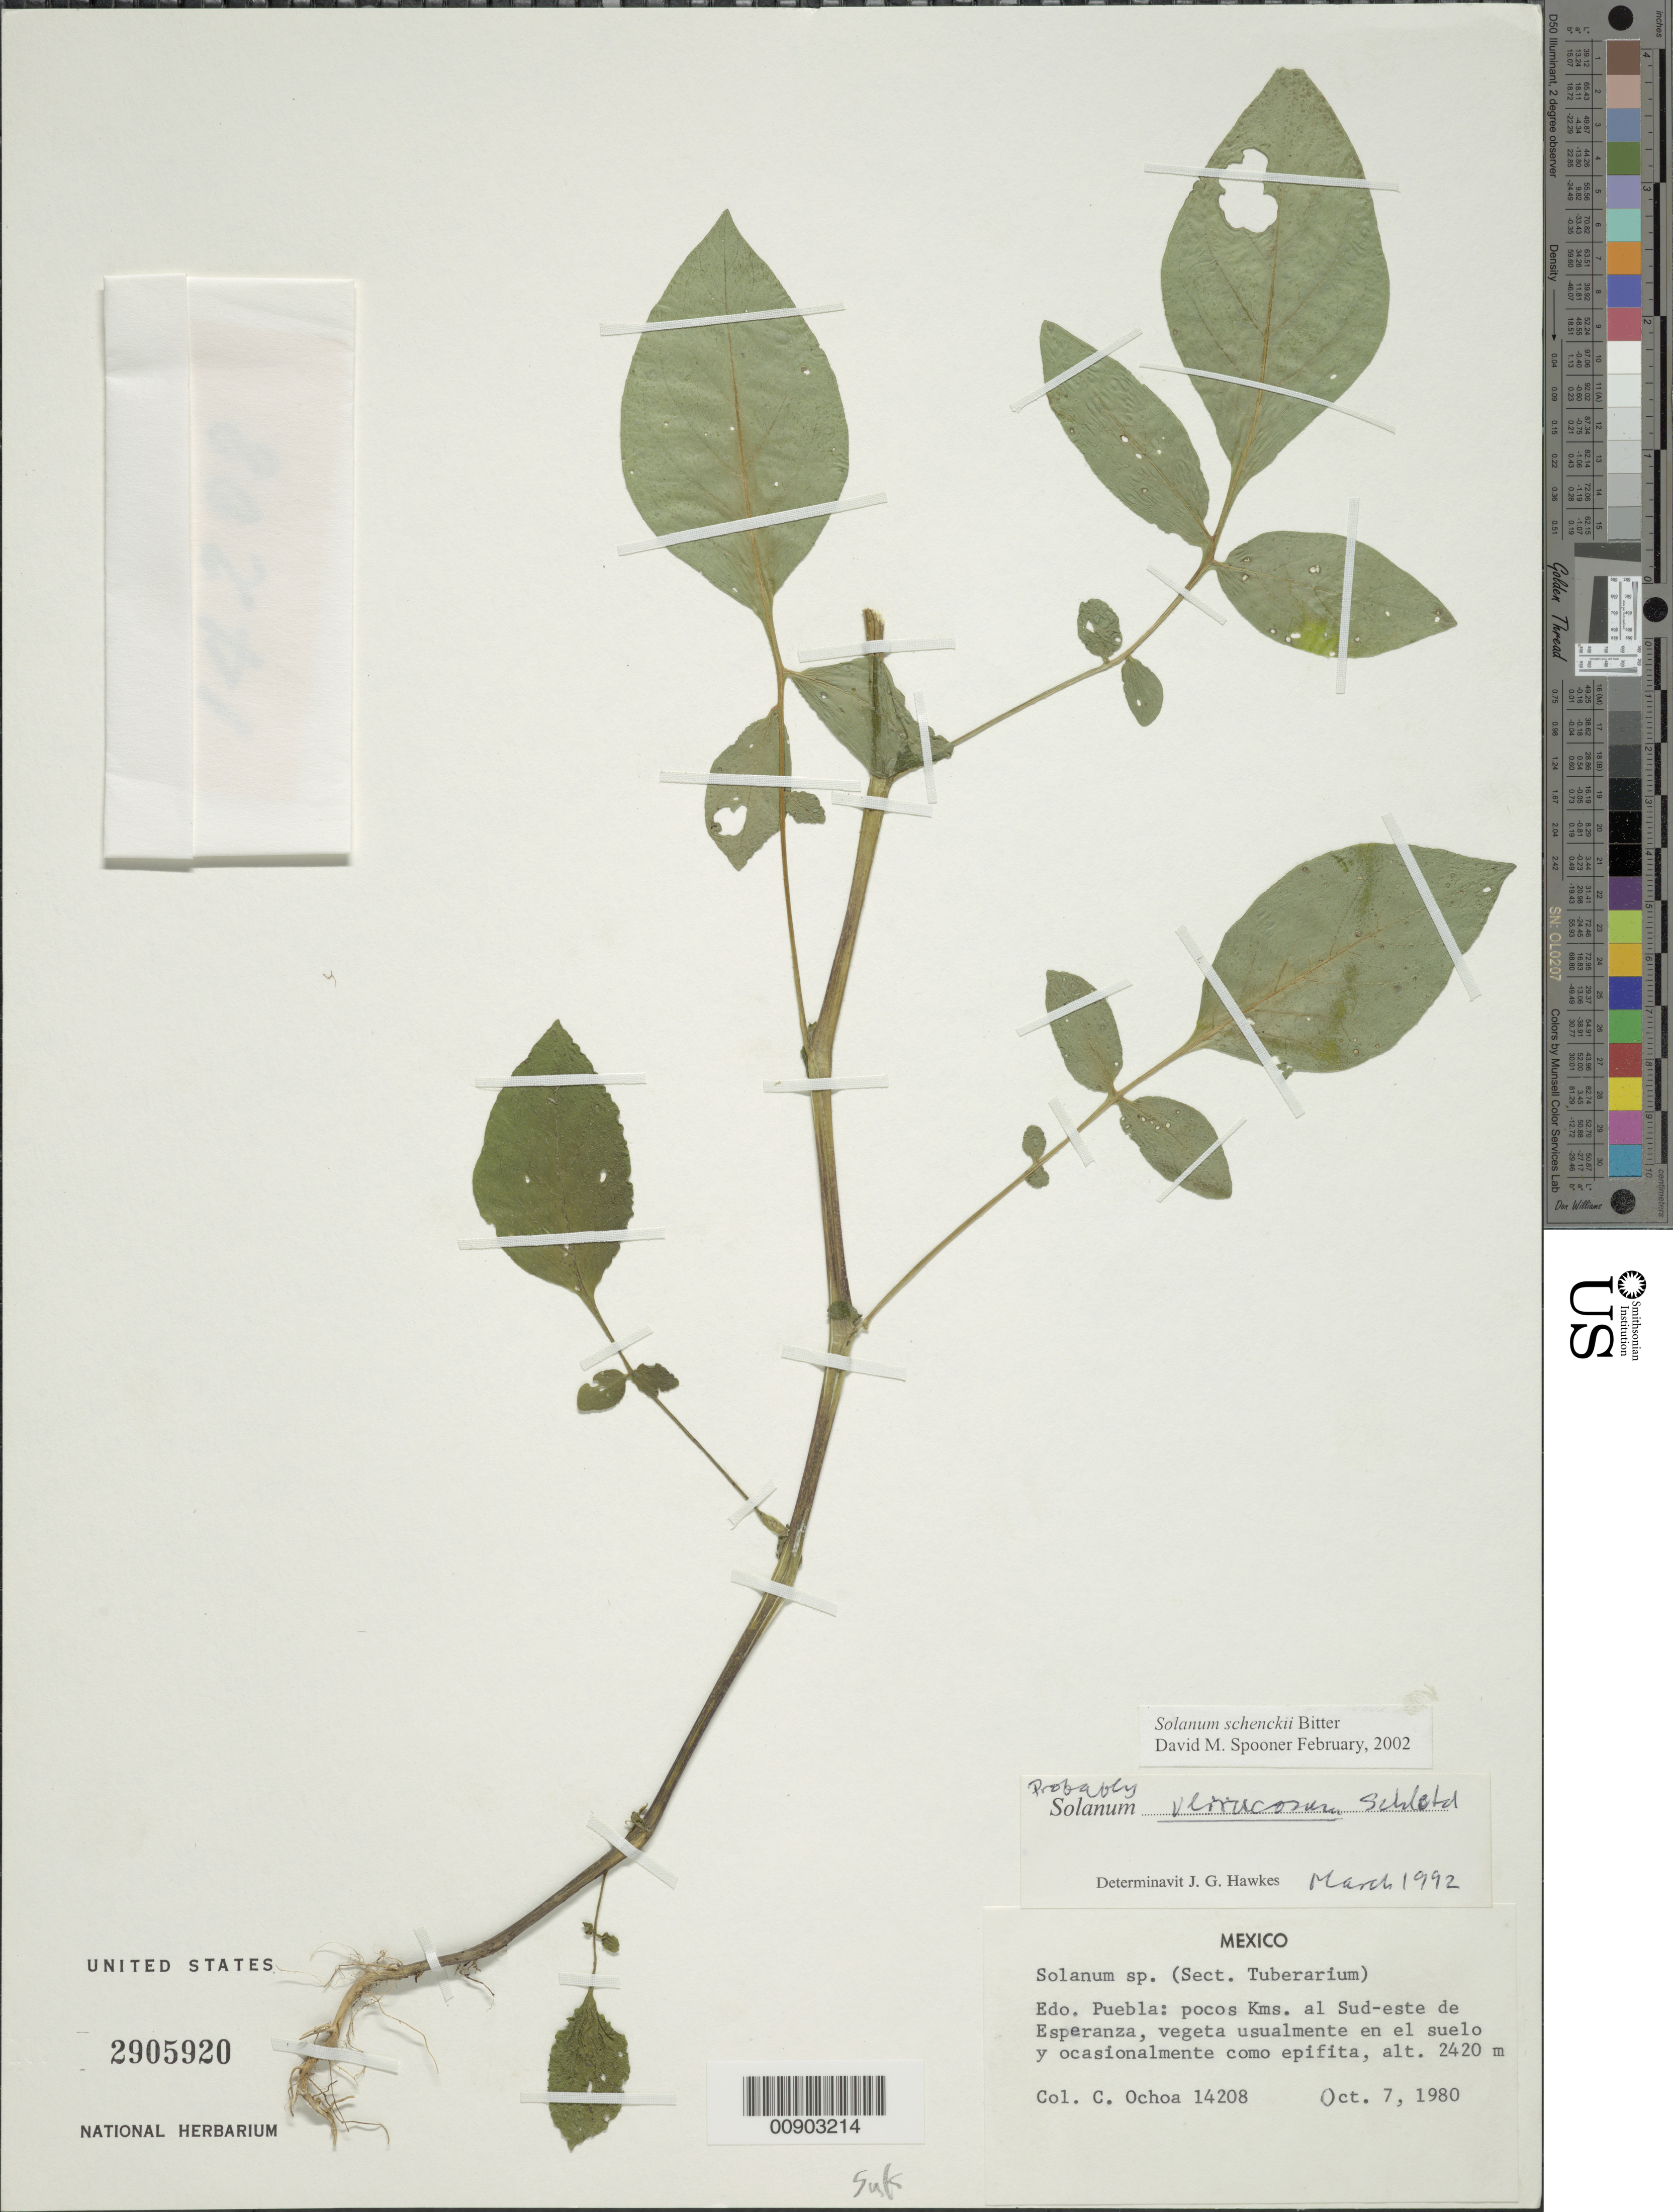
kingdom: Plantae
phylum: Tracheophyta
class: Magnoliopsida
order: Solanales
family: Solanaceae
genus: Solanum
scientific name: Solanum schenckii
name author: Bitter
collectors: C. Ochoa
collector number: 14208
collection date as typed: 07 Oct 1980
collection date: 1980-10-07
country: Mexico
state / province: Puebla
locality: Pocos Kms. al Sud-este de Esperanza, Puebla.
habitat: Vegeta usualmente en el suelo y ocasionalmente como epífita.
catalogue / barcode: US 2905920